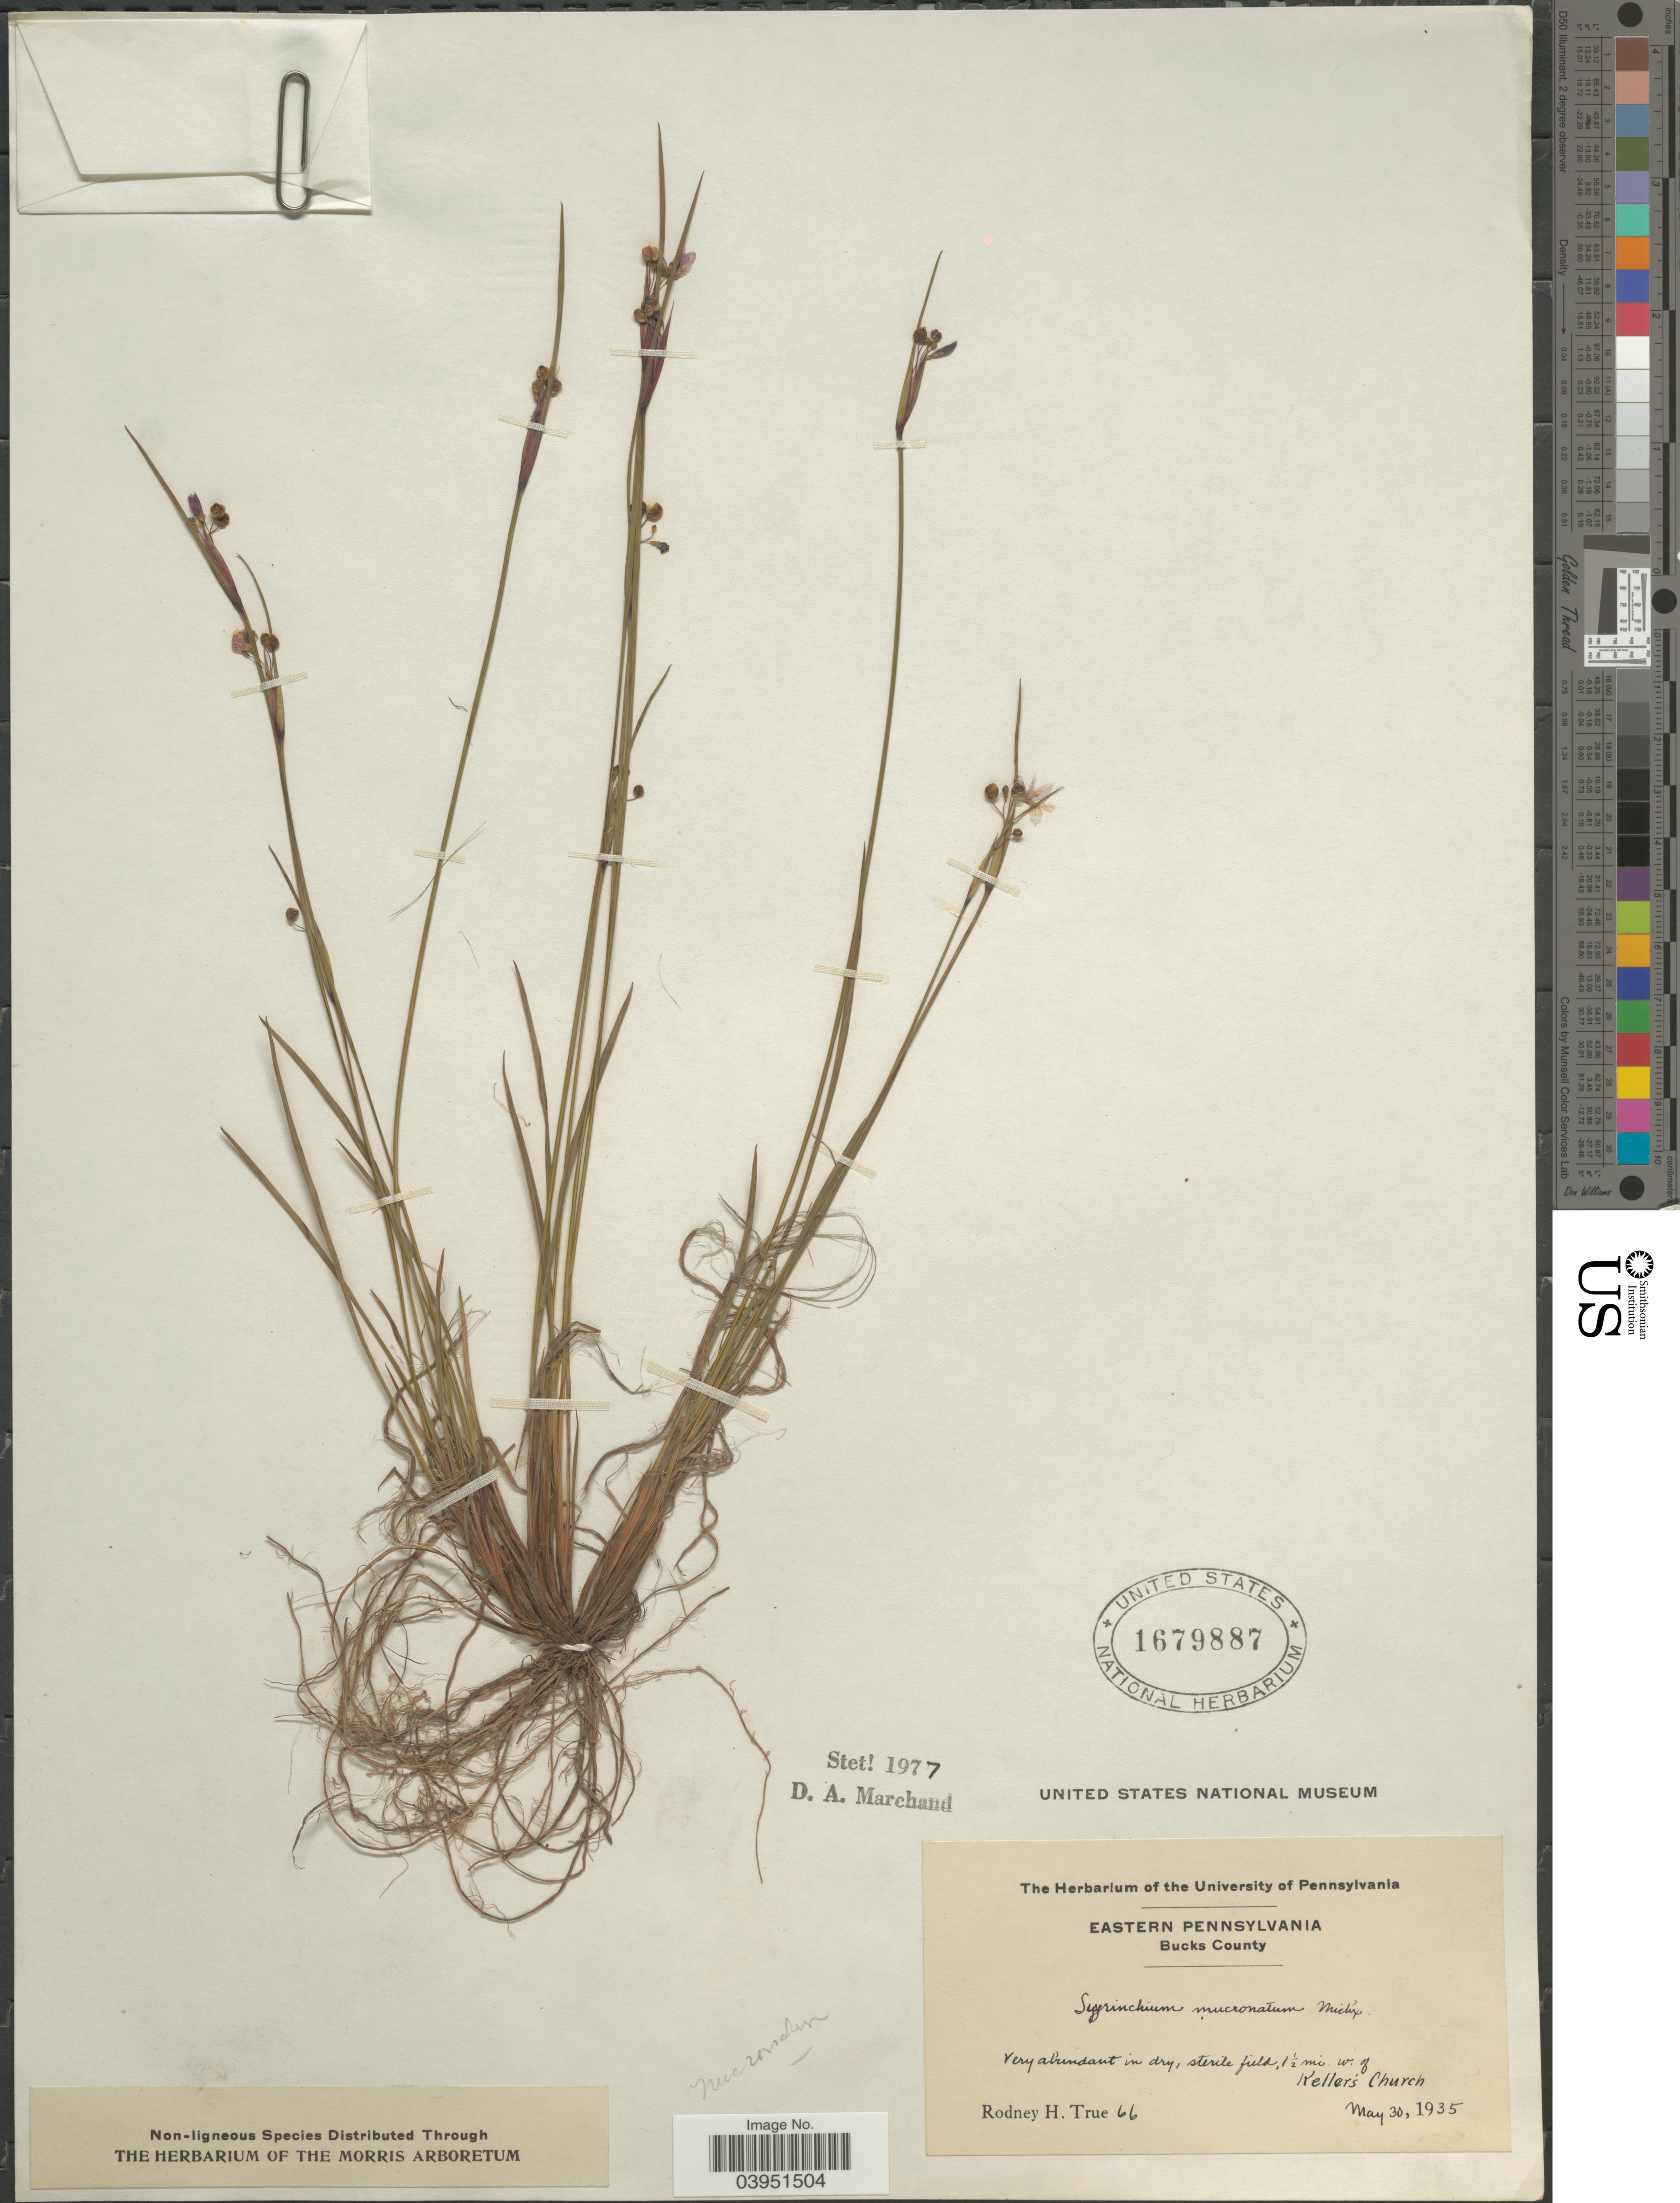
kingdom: Plantae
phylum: Tracheophyta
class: Liliopsida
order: Asparagales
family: Iridaceae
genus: Sisyrinchium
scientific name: Sisyrinchium mucronatum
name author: Michx.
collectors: R. H. True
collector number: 66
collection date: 1935-05-30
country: United States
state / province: Pennsylvania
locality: Eastern Pennsylvania. Bucks County. Very abundant in dry, sterile field, 1½ mi. W. of Keller's Church.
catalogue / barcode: US 1679887